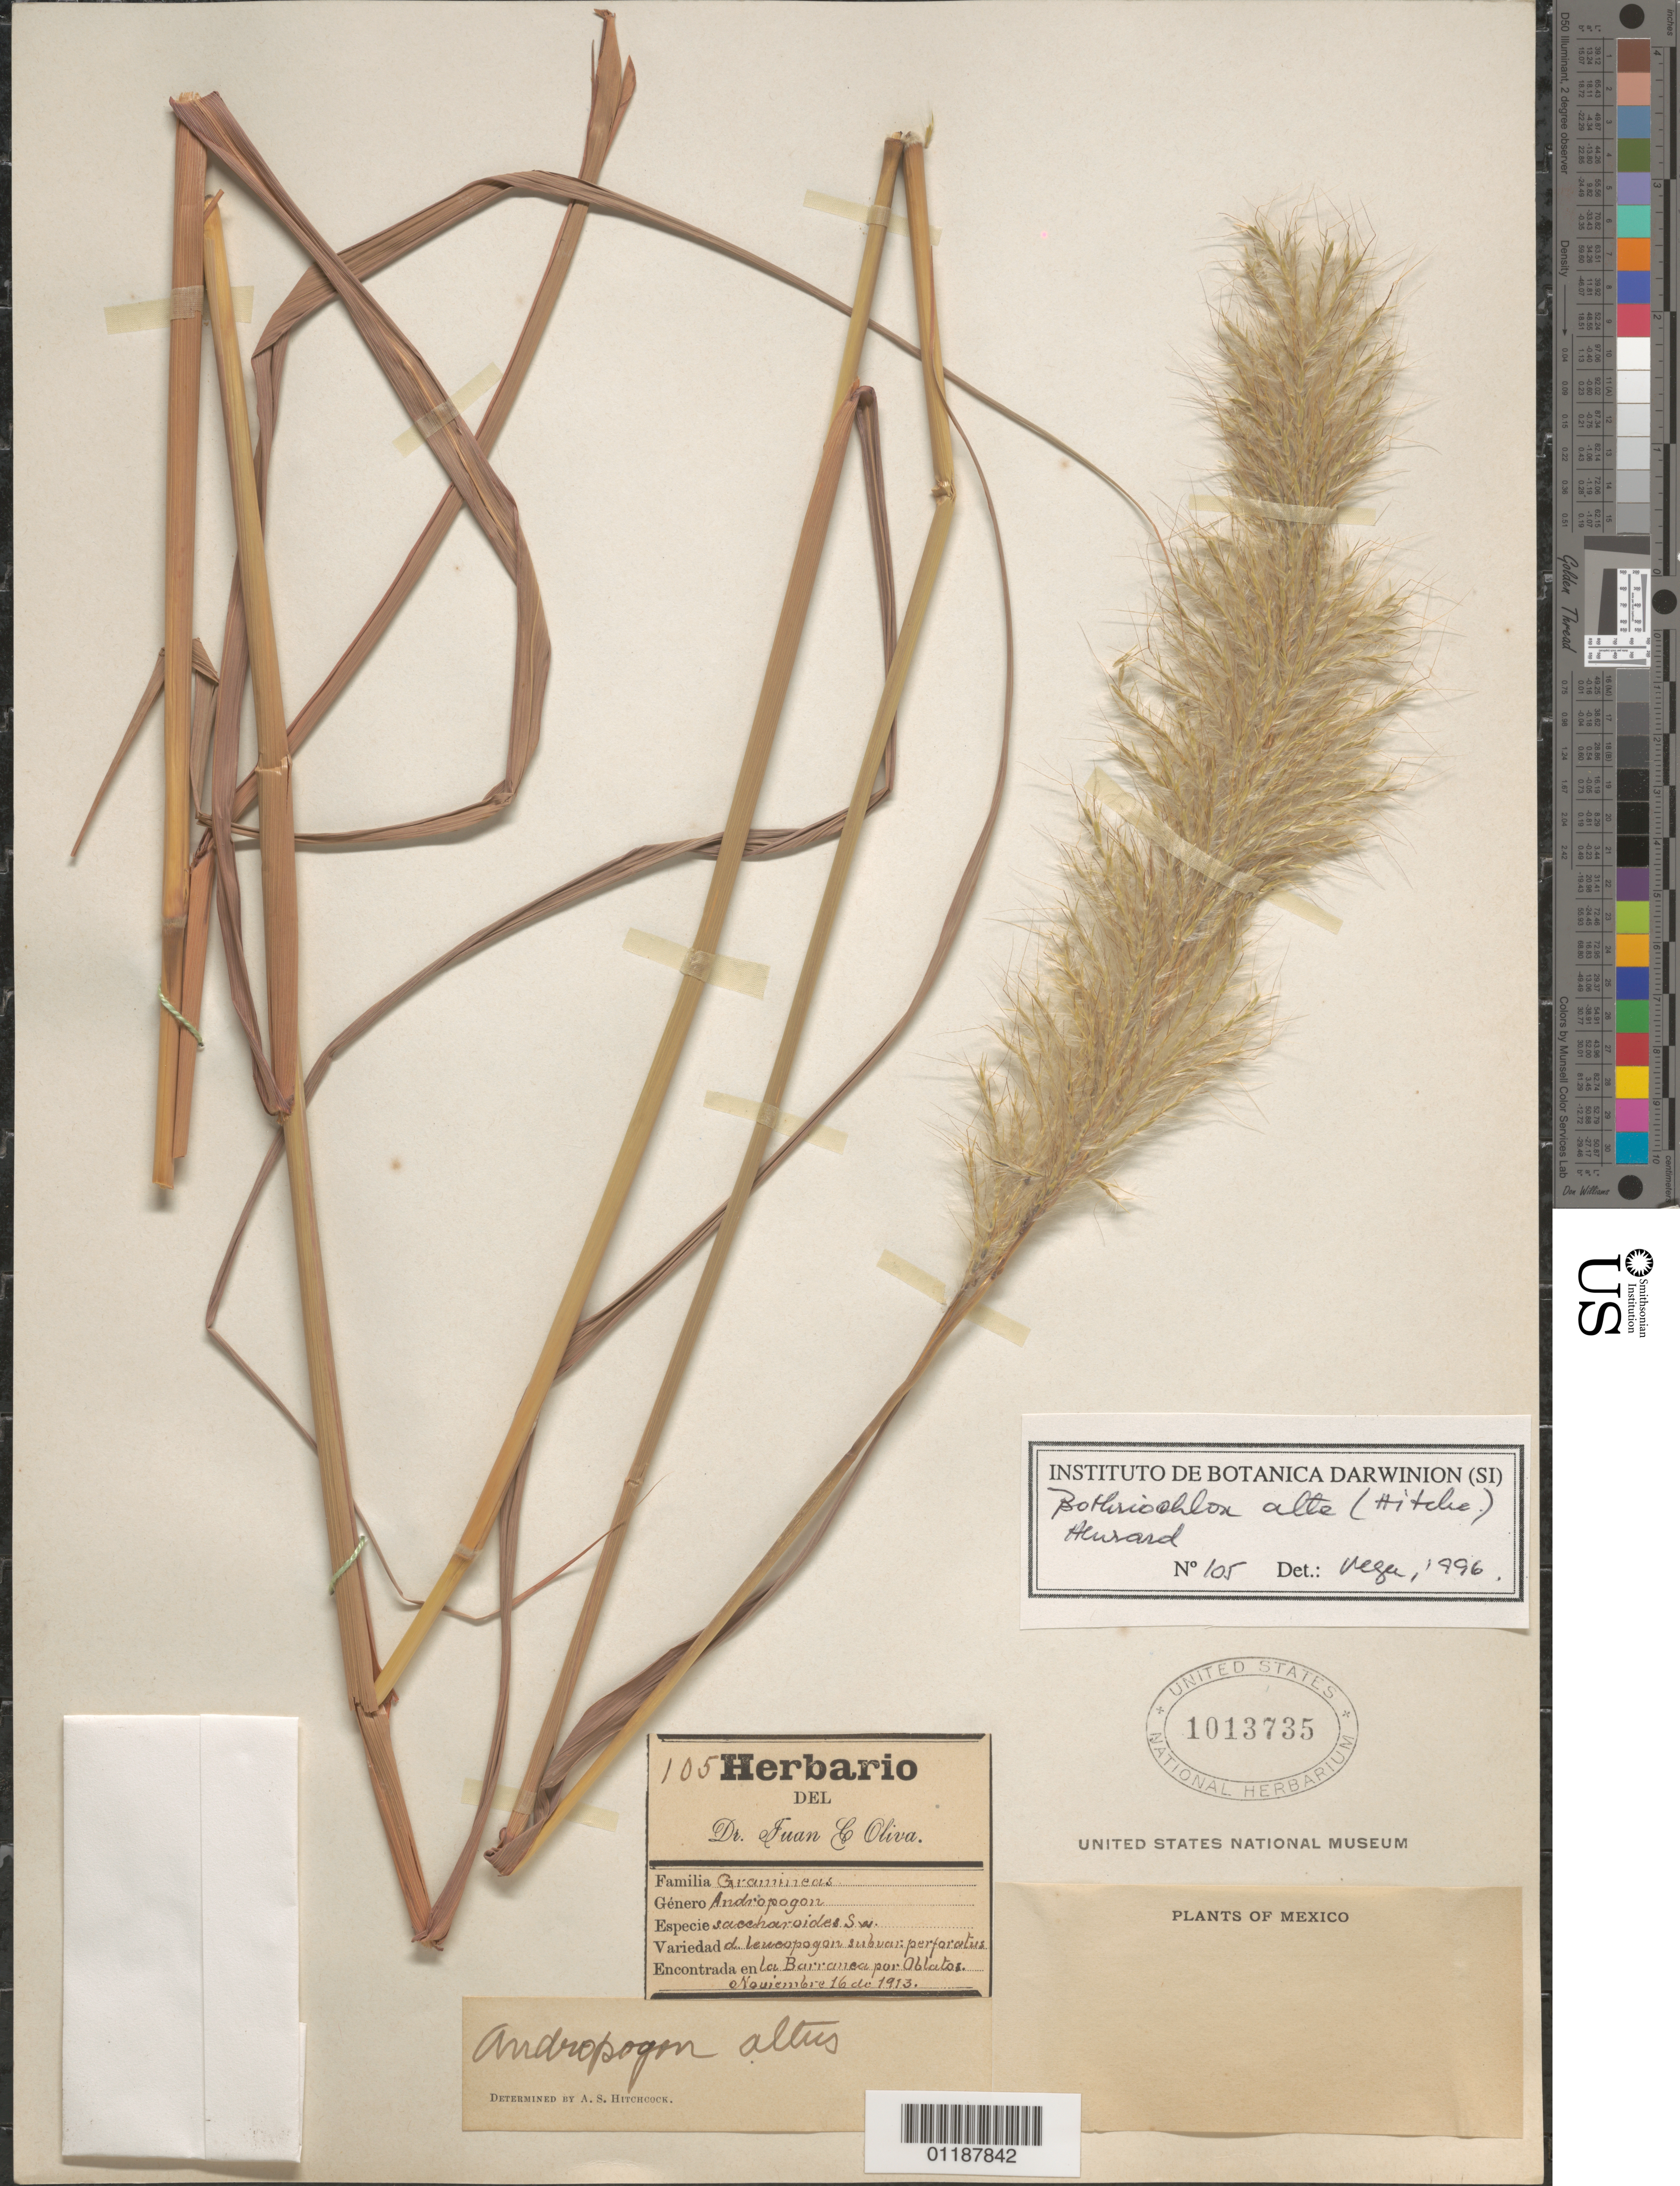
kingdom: Plantae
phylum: Tracheophyta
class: Liliopsida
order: Poales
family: Poaceae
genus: Bothriochloa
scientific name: Bothriochloa alta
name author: (Hitchc.) Henr.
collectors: J. C. Oliva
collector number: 105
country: Mexico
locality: La Barranca por Oblatos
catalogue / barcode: US 1013735